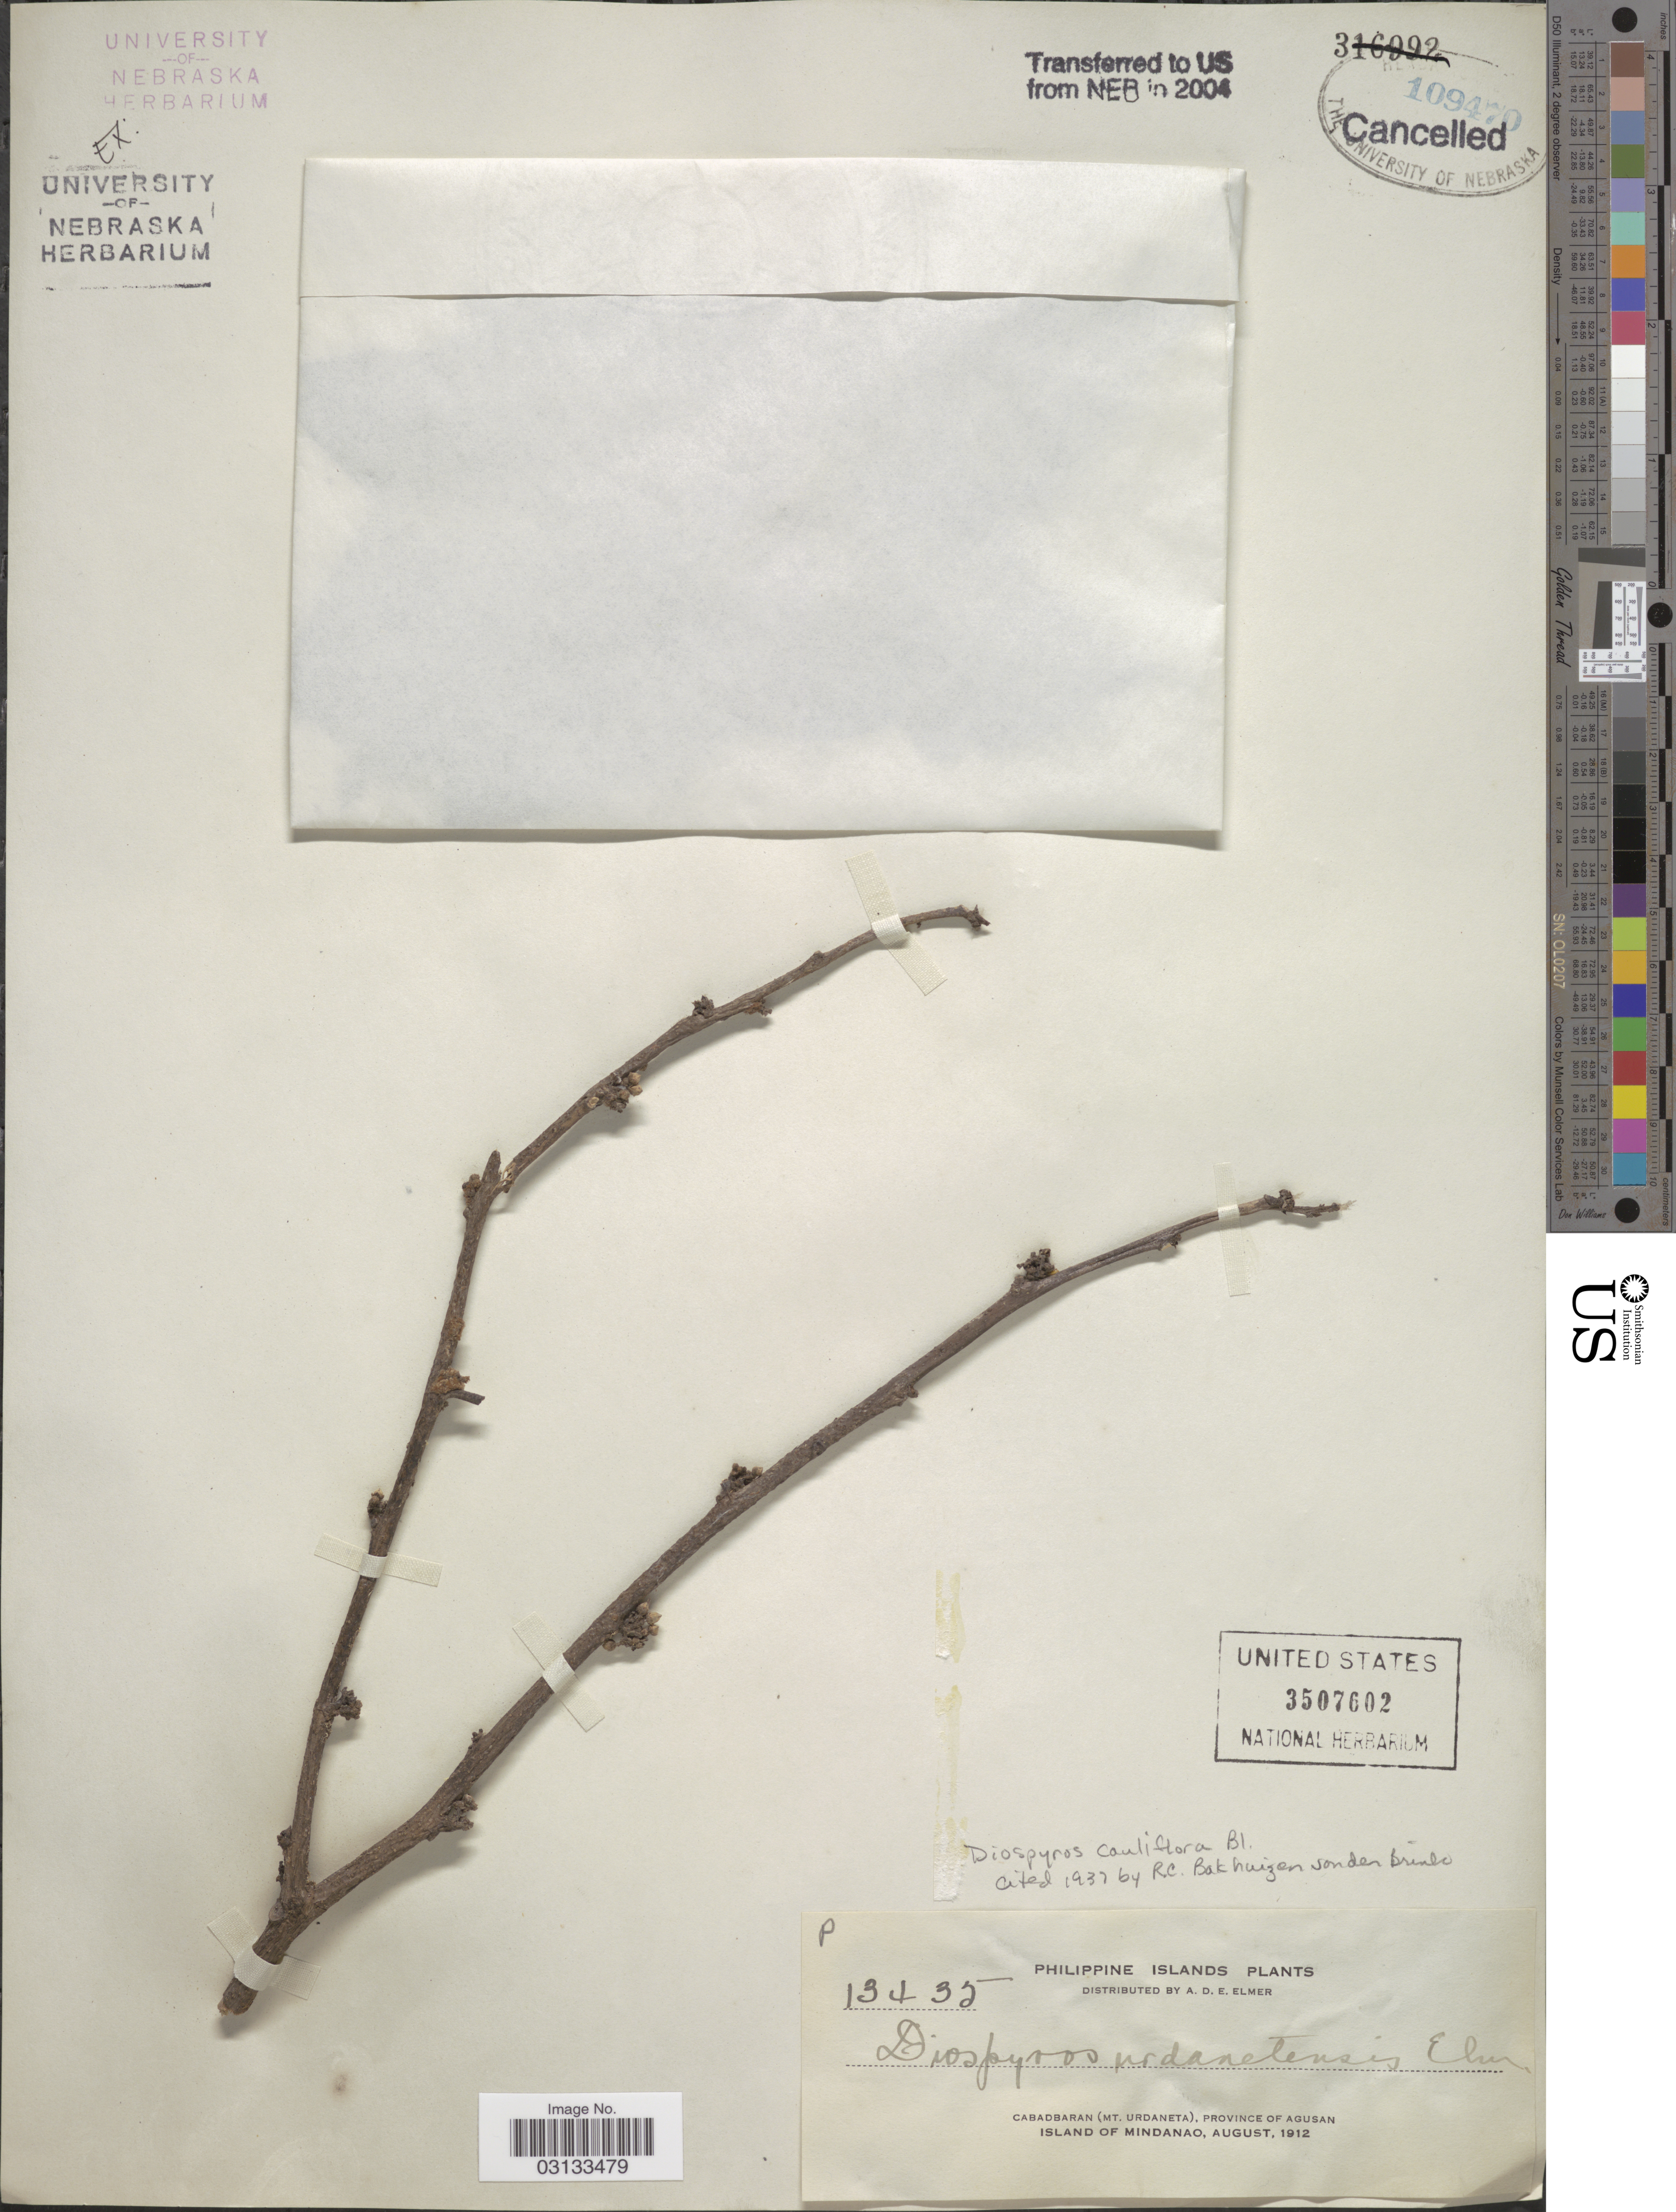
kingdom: Plantae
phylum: Tracheophyta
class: Magnoliopsida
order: Ericales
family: Ebenaceae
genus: Diospyros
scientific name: Diospyros cauliflora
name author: Blume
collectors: A. D. E. Elmer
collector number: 13435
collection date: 1912-08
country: Philippines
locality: Cabadbaran (Mt. Urdaneta), Province of Agusan, Island of Mindanao.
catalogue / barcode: US 3507602